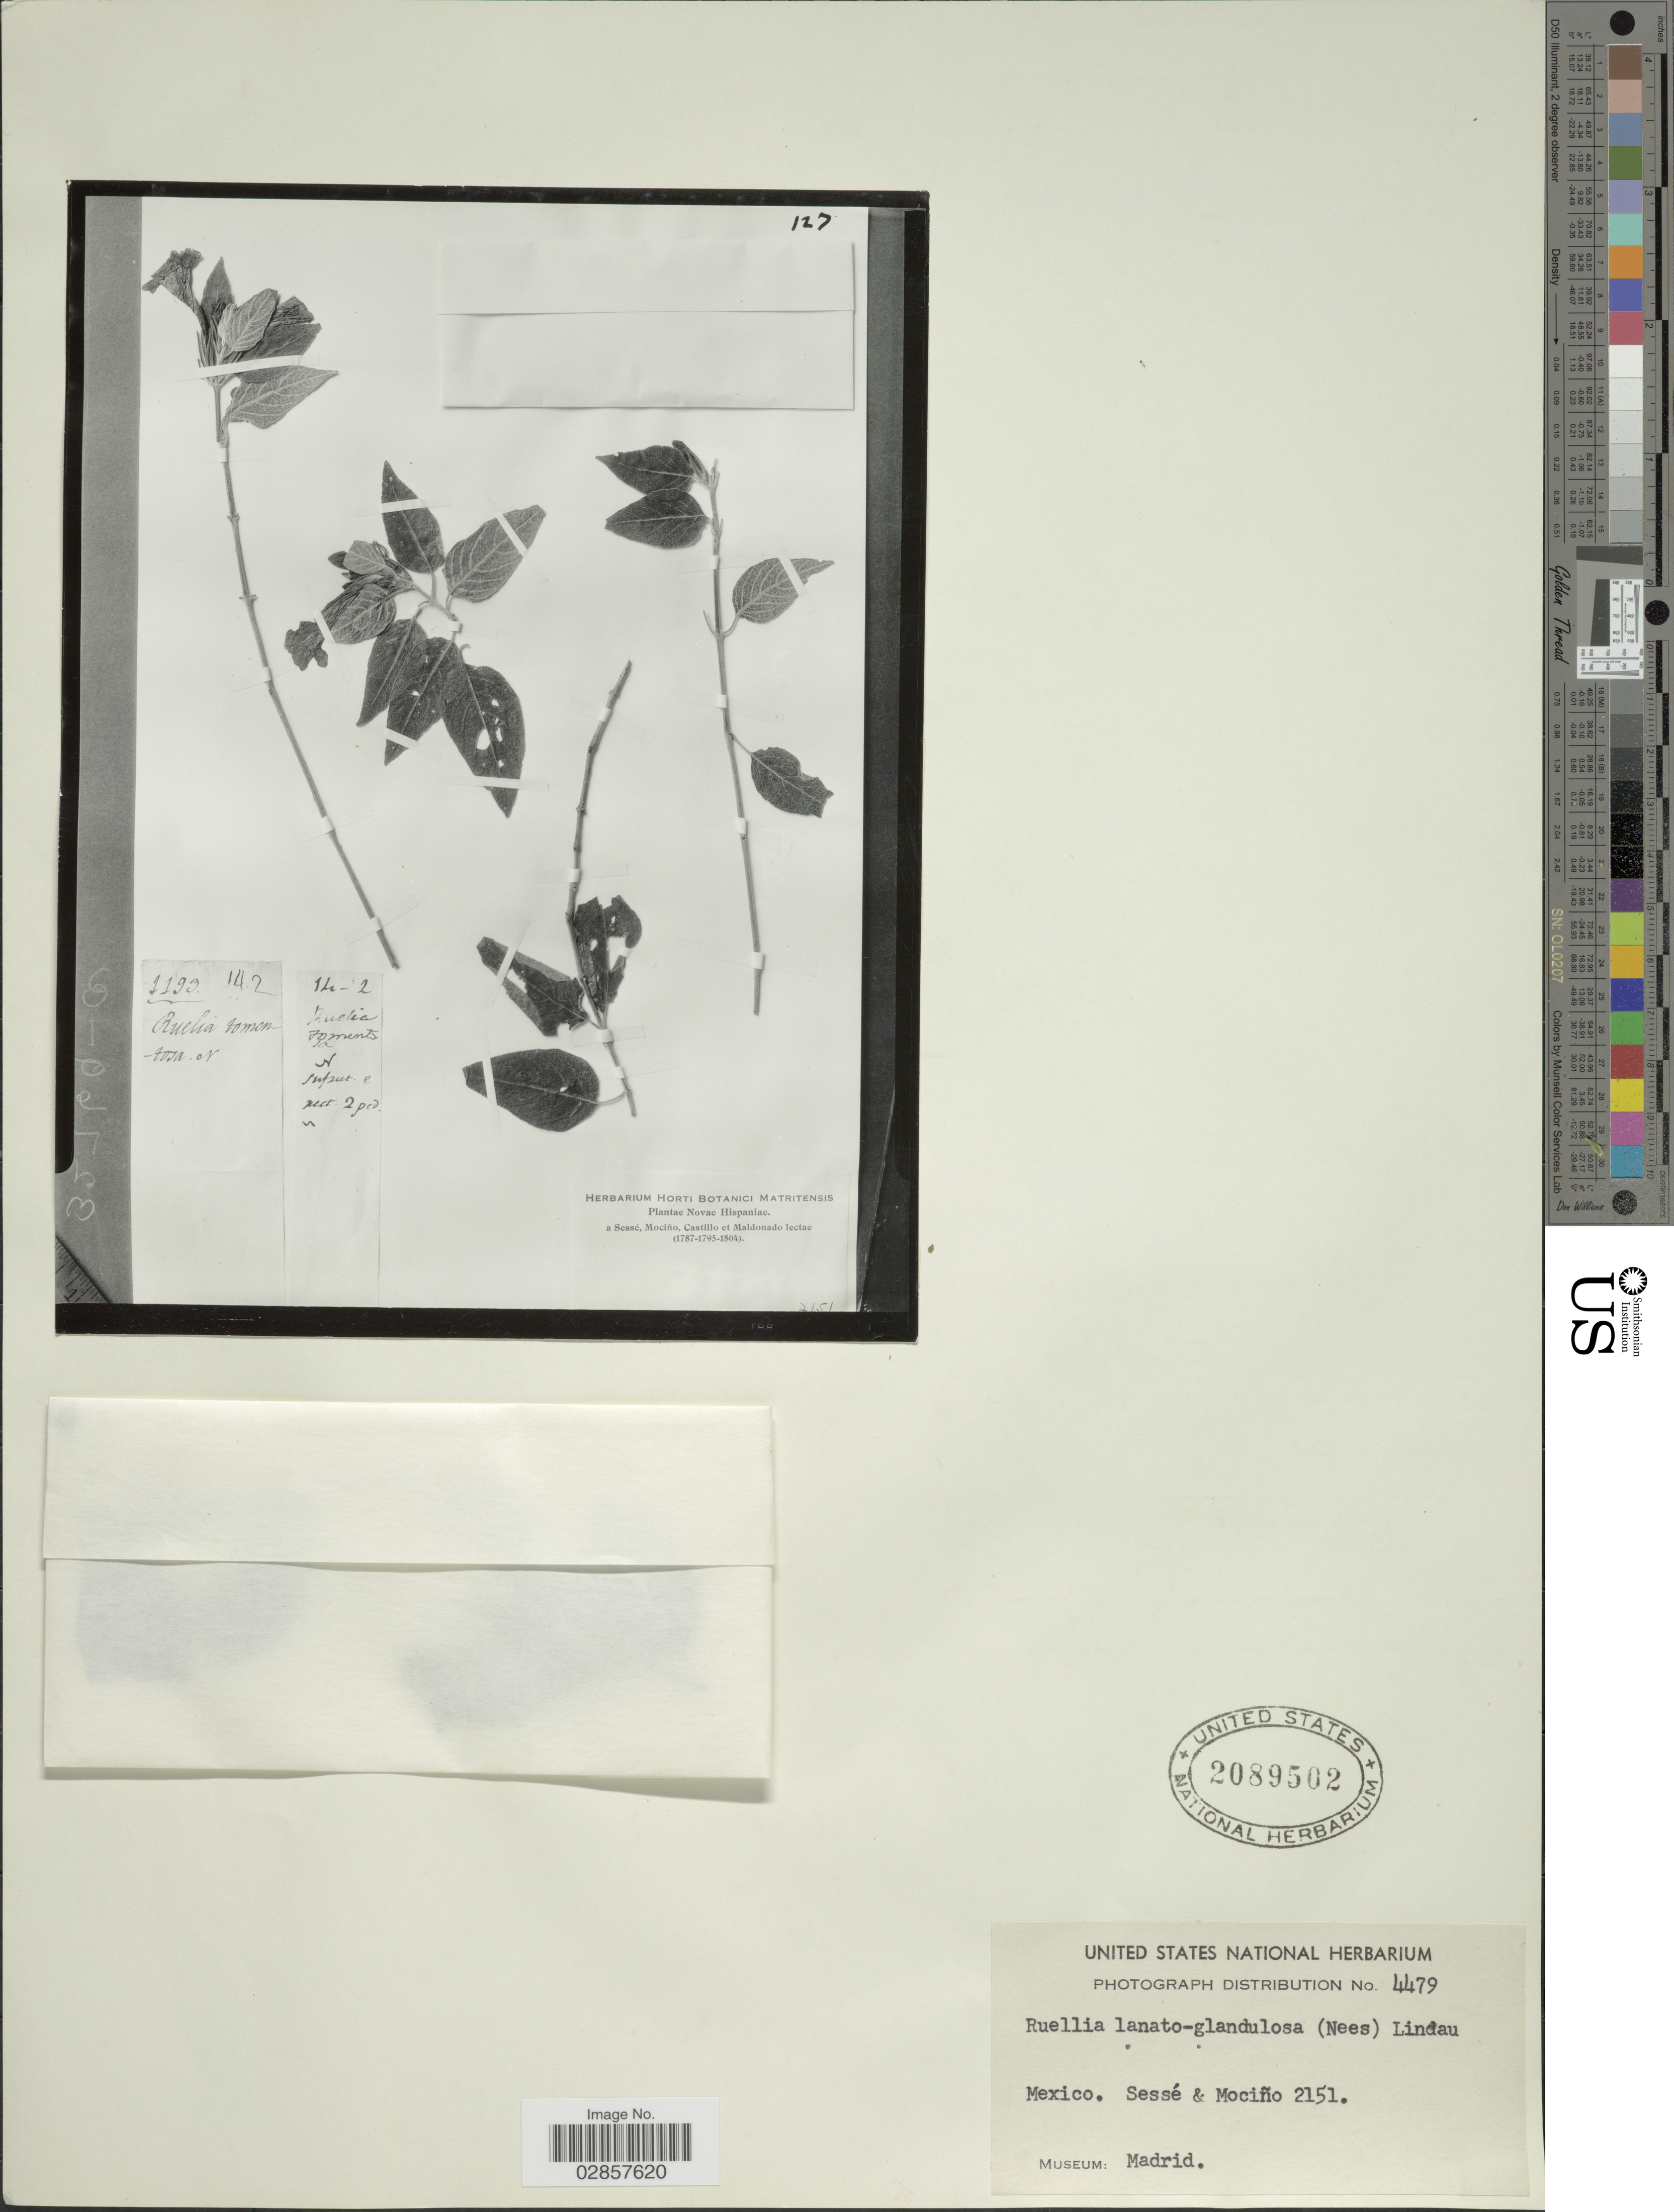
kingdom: Plantae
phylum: Tracheophyta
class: Magnoliopsida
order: Lamiales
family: Acanthaceae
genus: Ruellia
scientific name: Ruellia lanato-glandulosa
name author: Lindau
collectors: Sessé, --, Mociño, Castillo, -- & Maldonado, --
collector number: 2151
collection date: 1787/1804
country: Mexico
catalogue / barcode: US 2089502